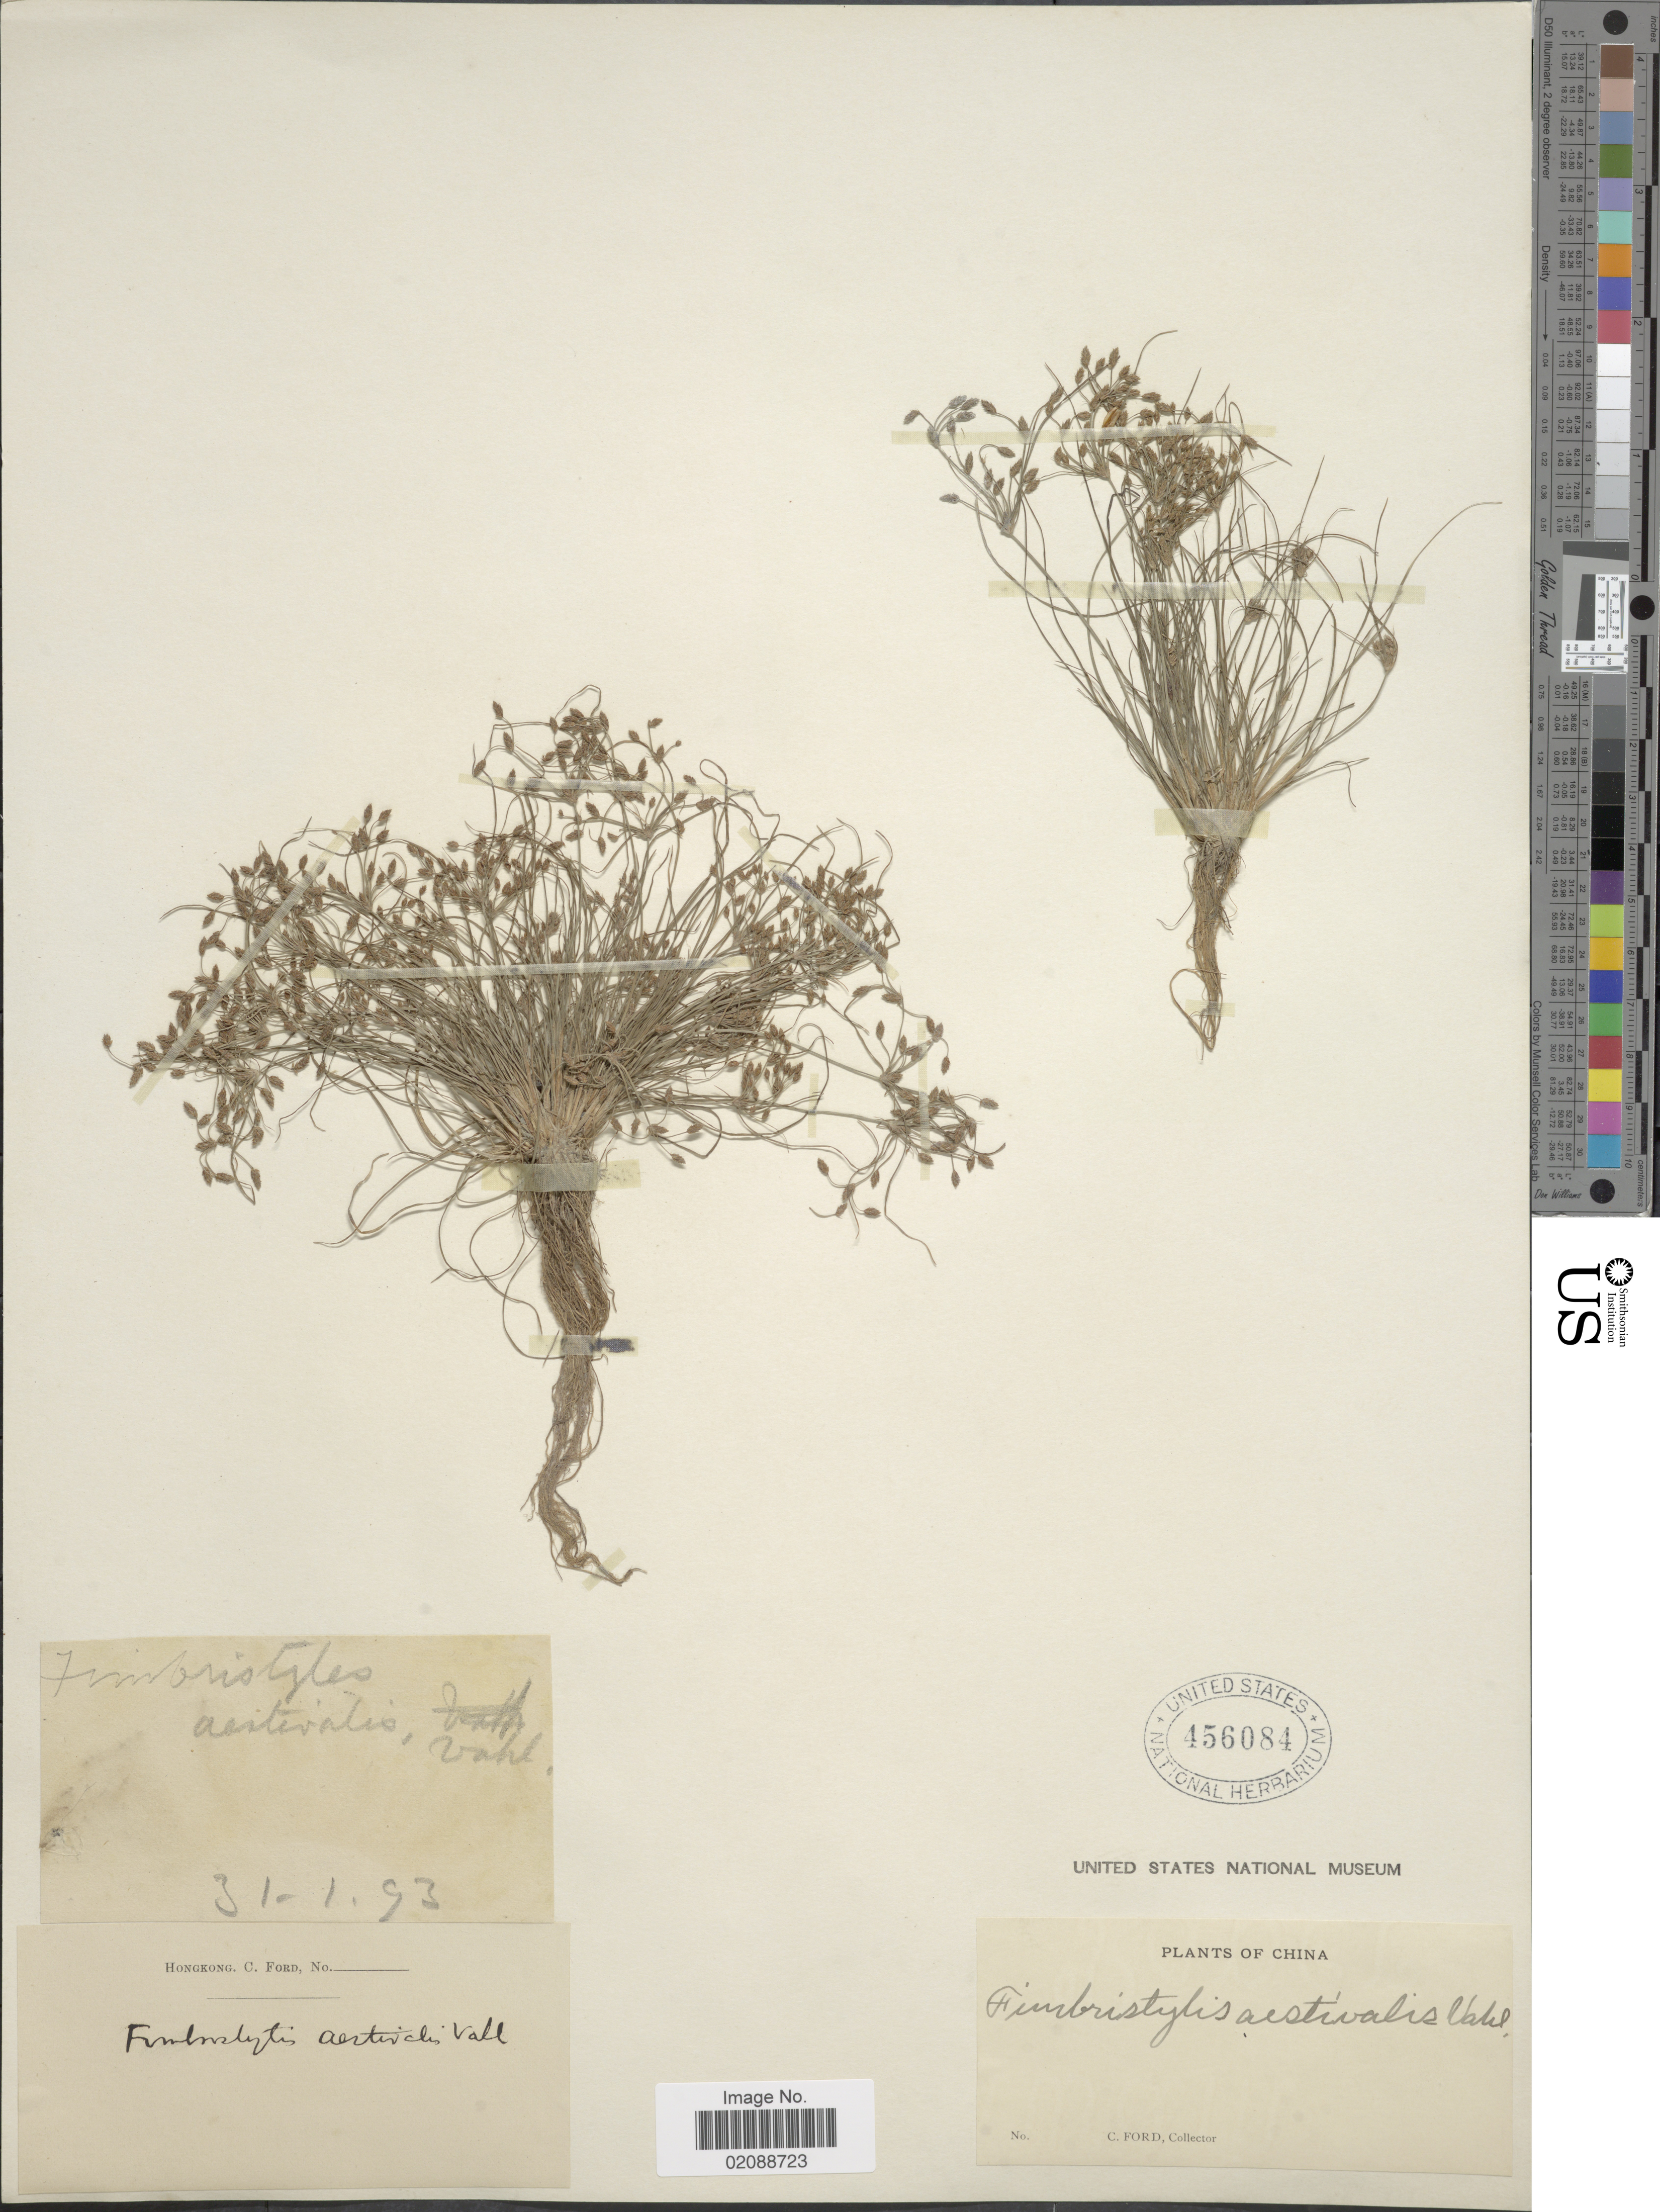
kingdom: Plantae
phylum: Tracheophyta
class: Liliopsida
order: Poales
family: Cyperaceae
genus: Fimbristylis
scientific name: Fimbristylis aestivalis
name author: (Retz.) Vahl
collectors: C. Ford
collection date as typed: Transcribed d/m/y: 31/1/93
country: China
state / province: Hong Kong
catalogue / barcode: US 456084